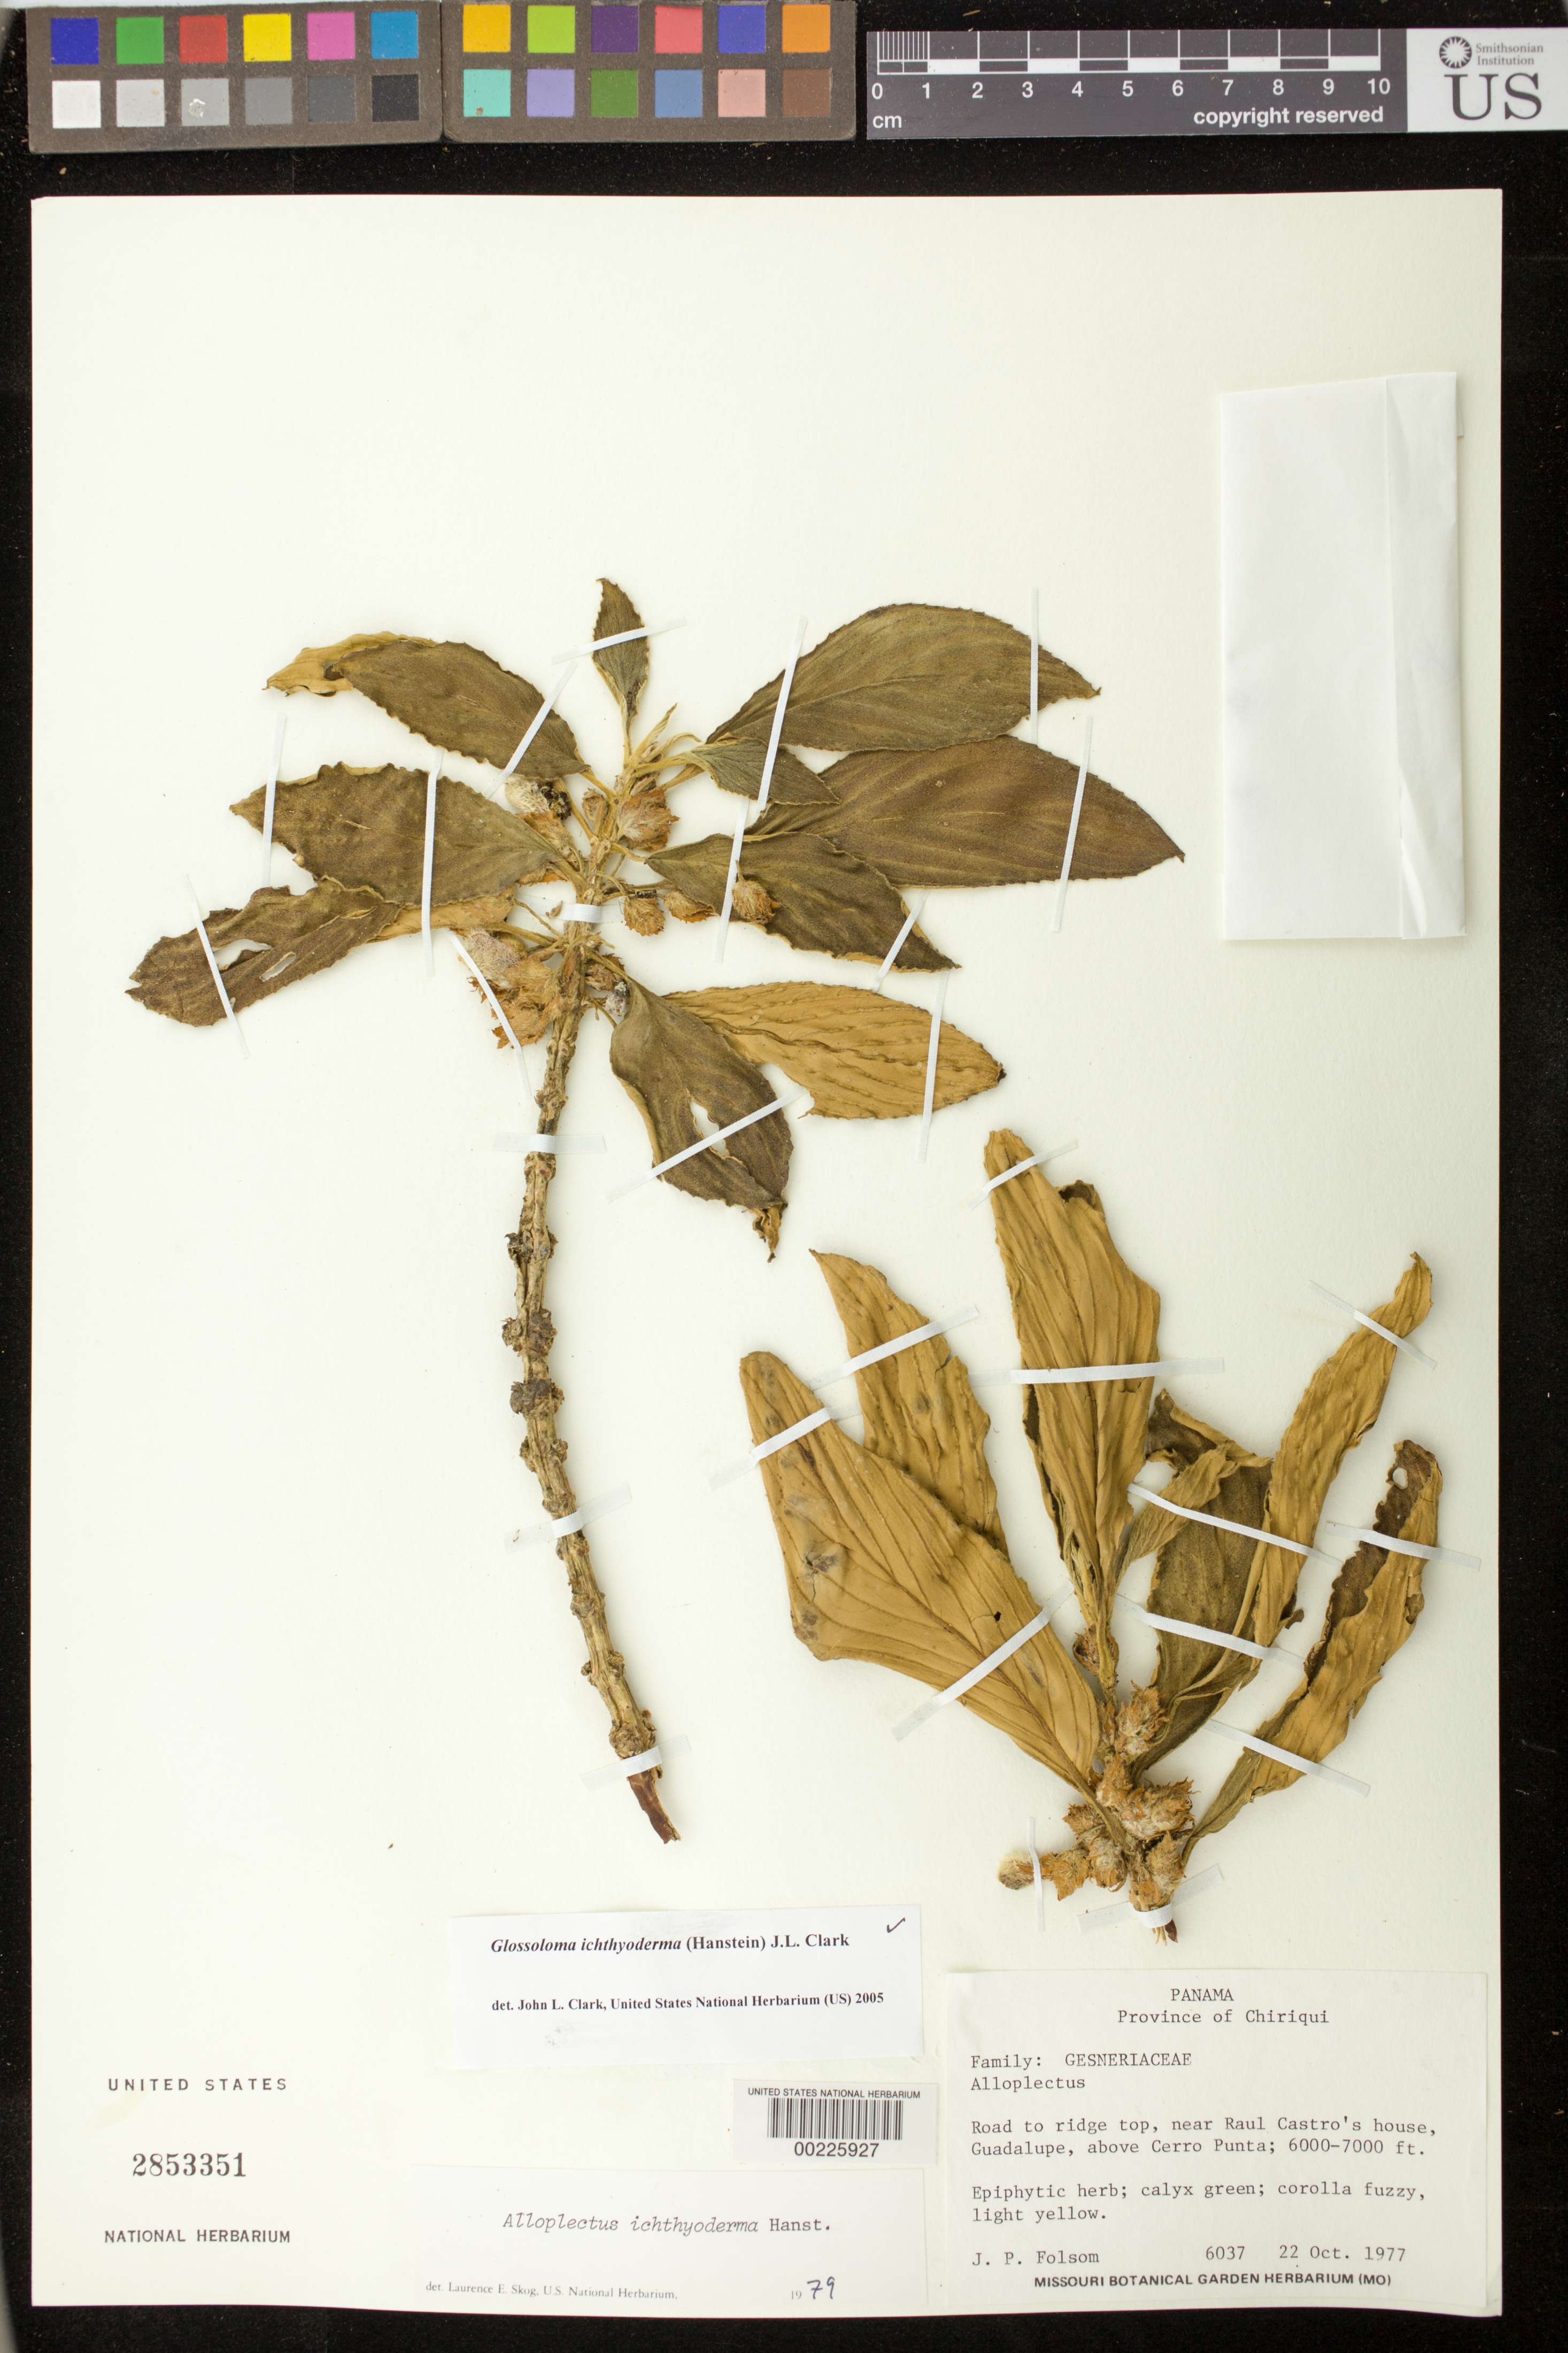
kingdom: Plantae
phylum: Tracheophyta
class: Magnoliopsida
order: Lamiales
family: Gesneriaceae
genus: Glossoloma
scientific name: Glossoloma ichthyoderma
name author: (Hanst.) J.L. Clark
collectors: J. P. Folsom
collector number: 6037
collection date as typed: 22 Oct 1977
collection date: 1977-10-22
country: Panama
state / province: Chiriquí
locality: Road to ridge top, near Raul Castro's house, Guadalupe, above Cerro Punta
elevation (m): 1829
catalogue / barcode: US 2853351